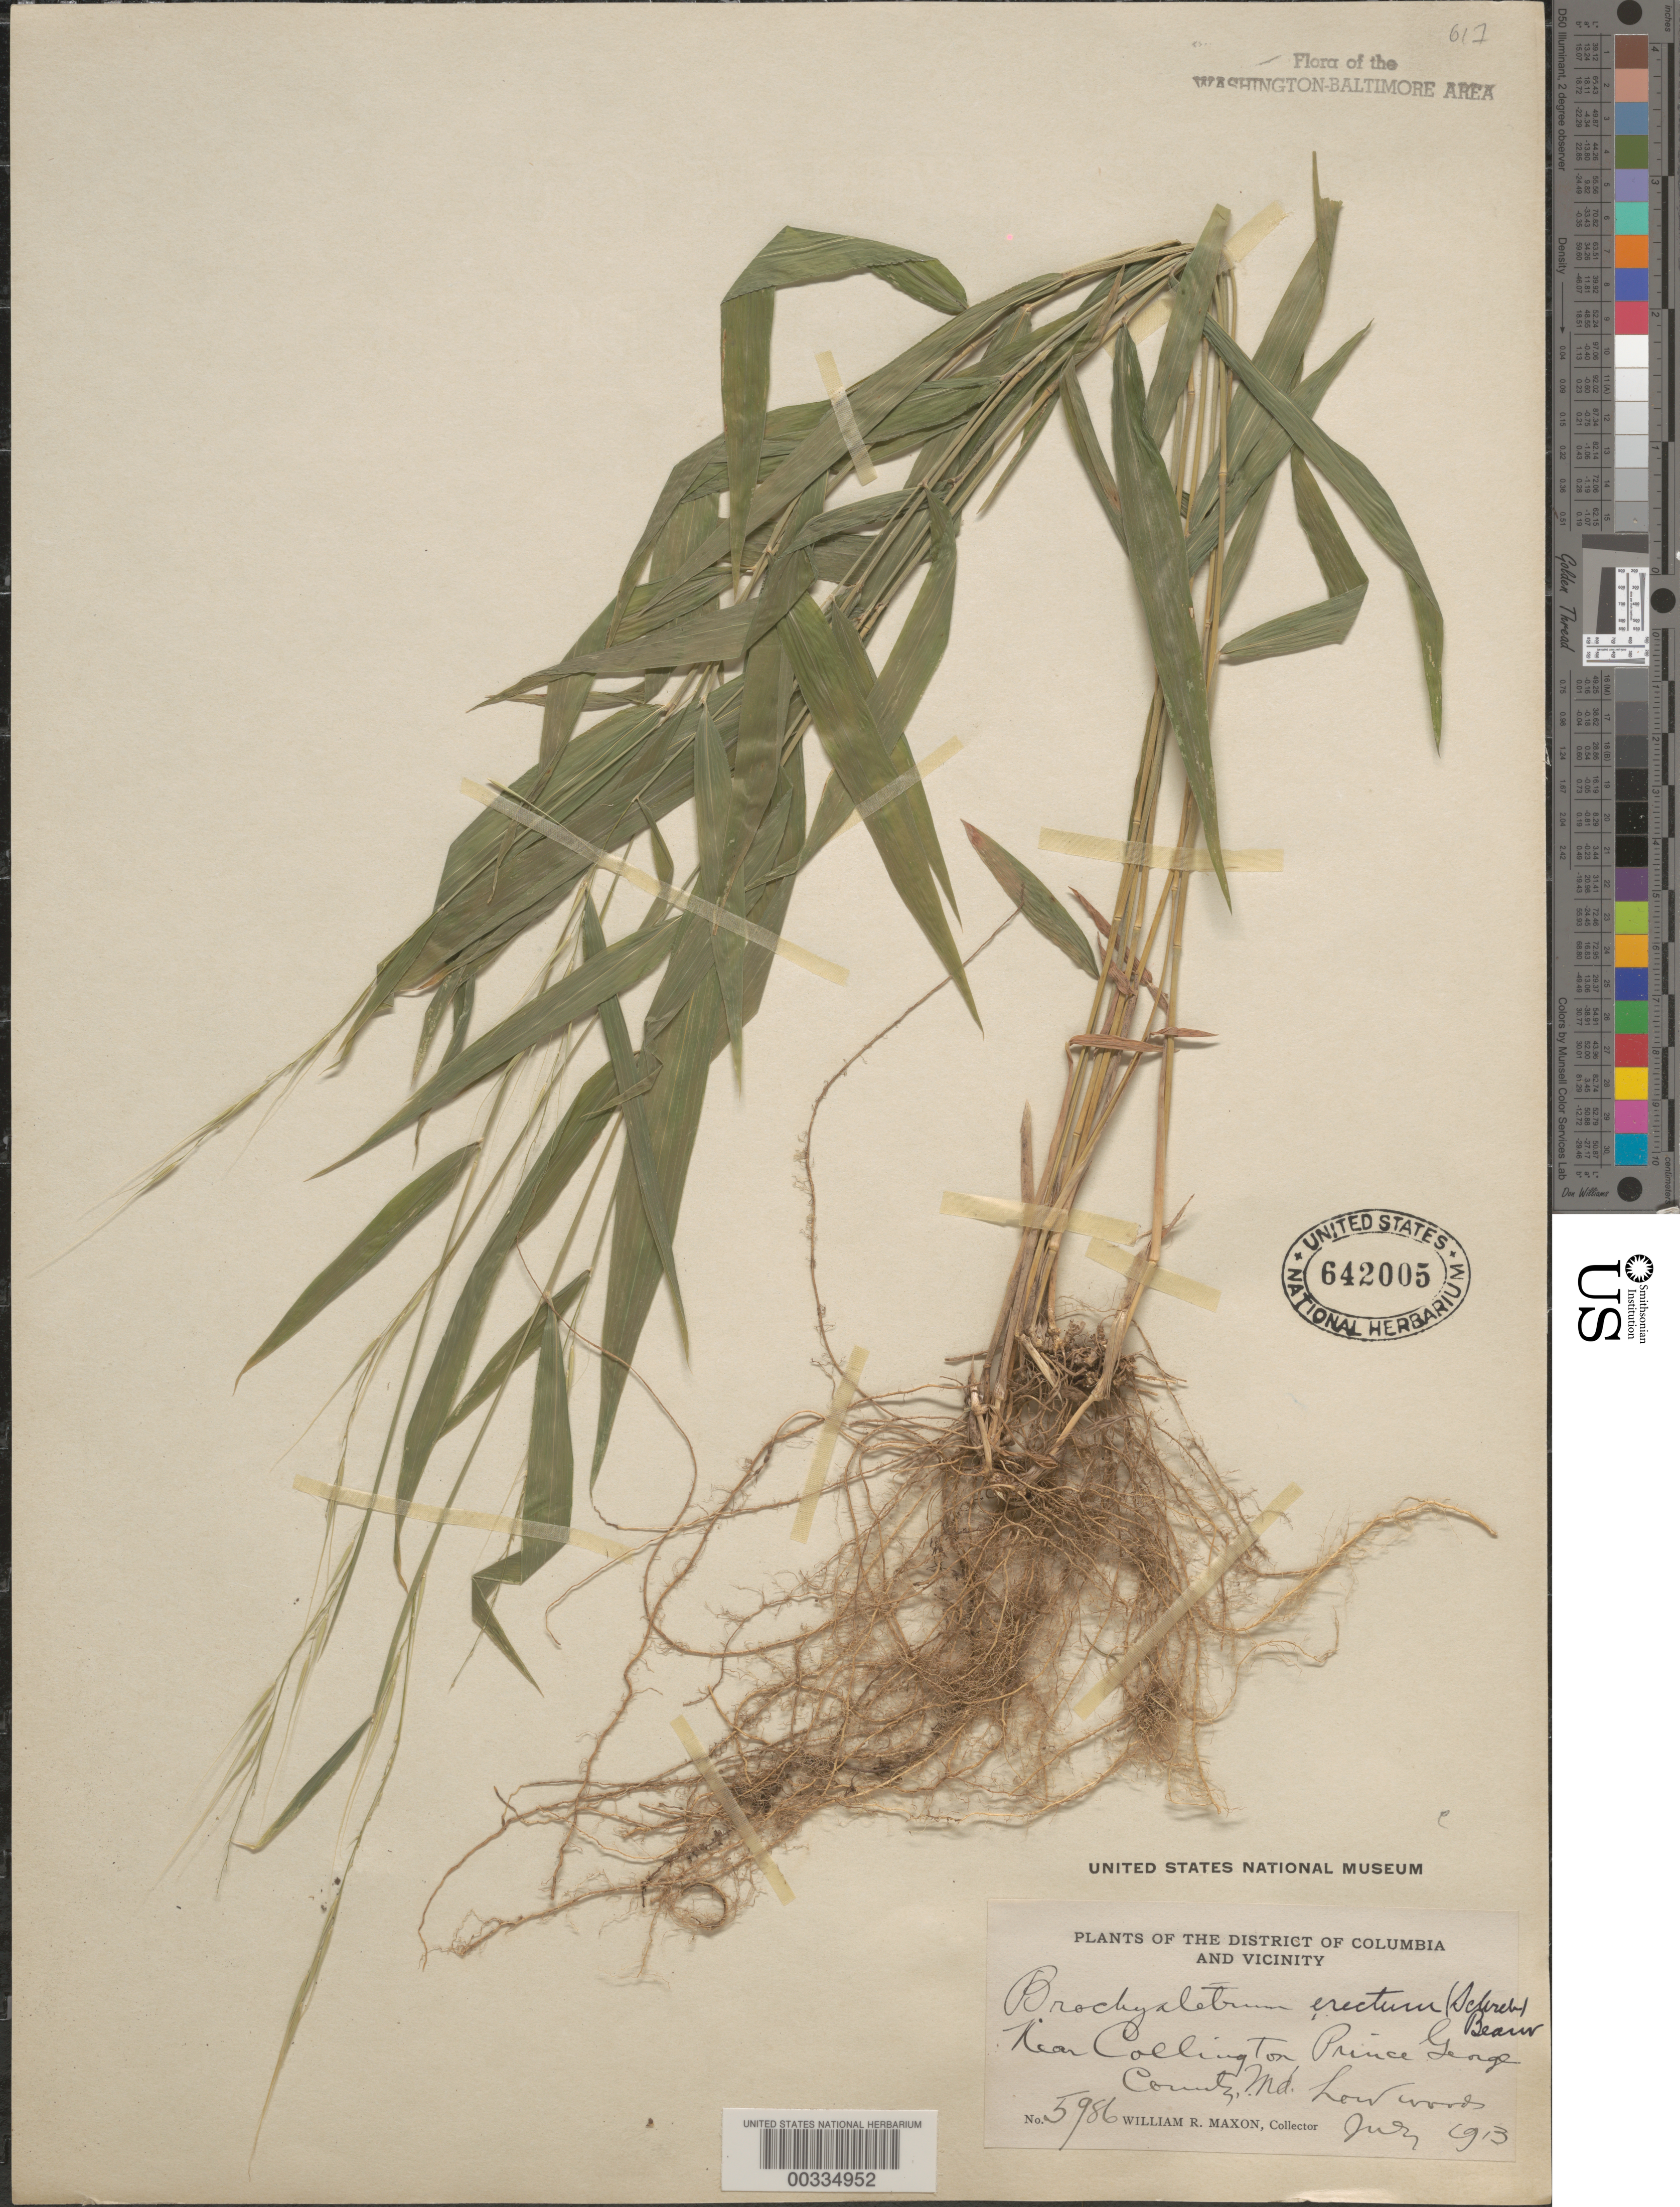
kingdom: Plantae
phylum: Tracheophyta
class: Liliopsida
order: Poales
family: Poaceae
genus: Brachyelytrum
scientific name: Brachyelytrum erectum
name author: (Schreb.) P. Beauv.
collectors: W. R. Maxon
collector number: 5986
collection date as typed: Jul 1913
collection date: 1913-07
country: United States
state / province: Maryland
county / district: Prince George's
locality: Collington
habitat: Low woods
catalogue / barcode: US 642005